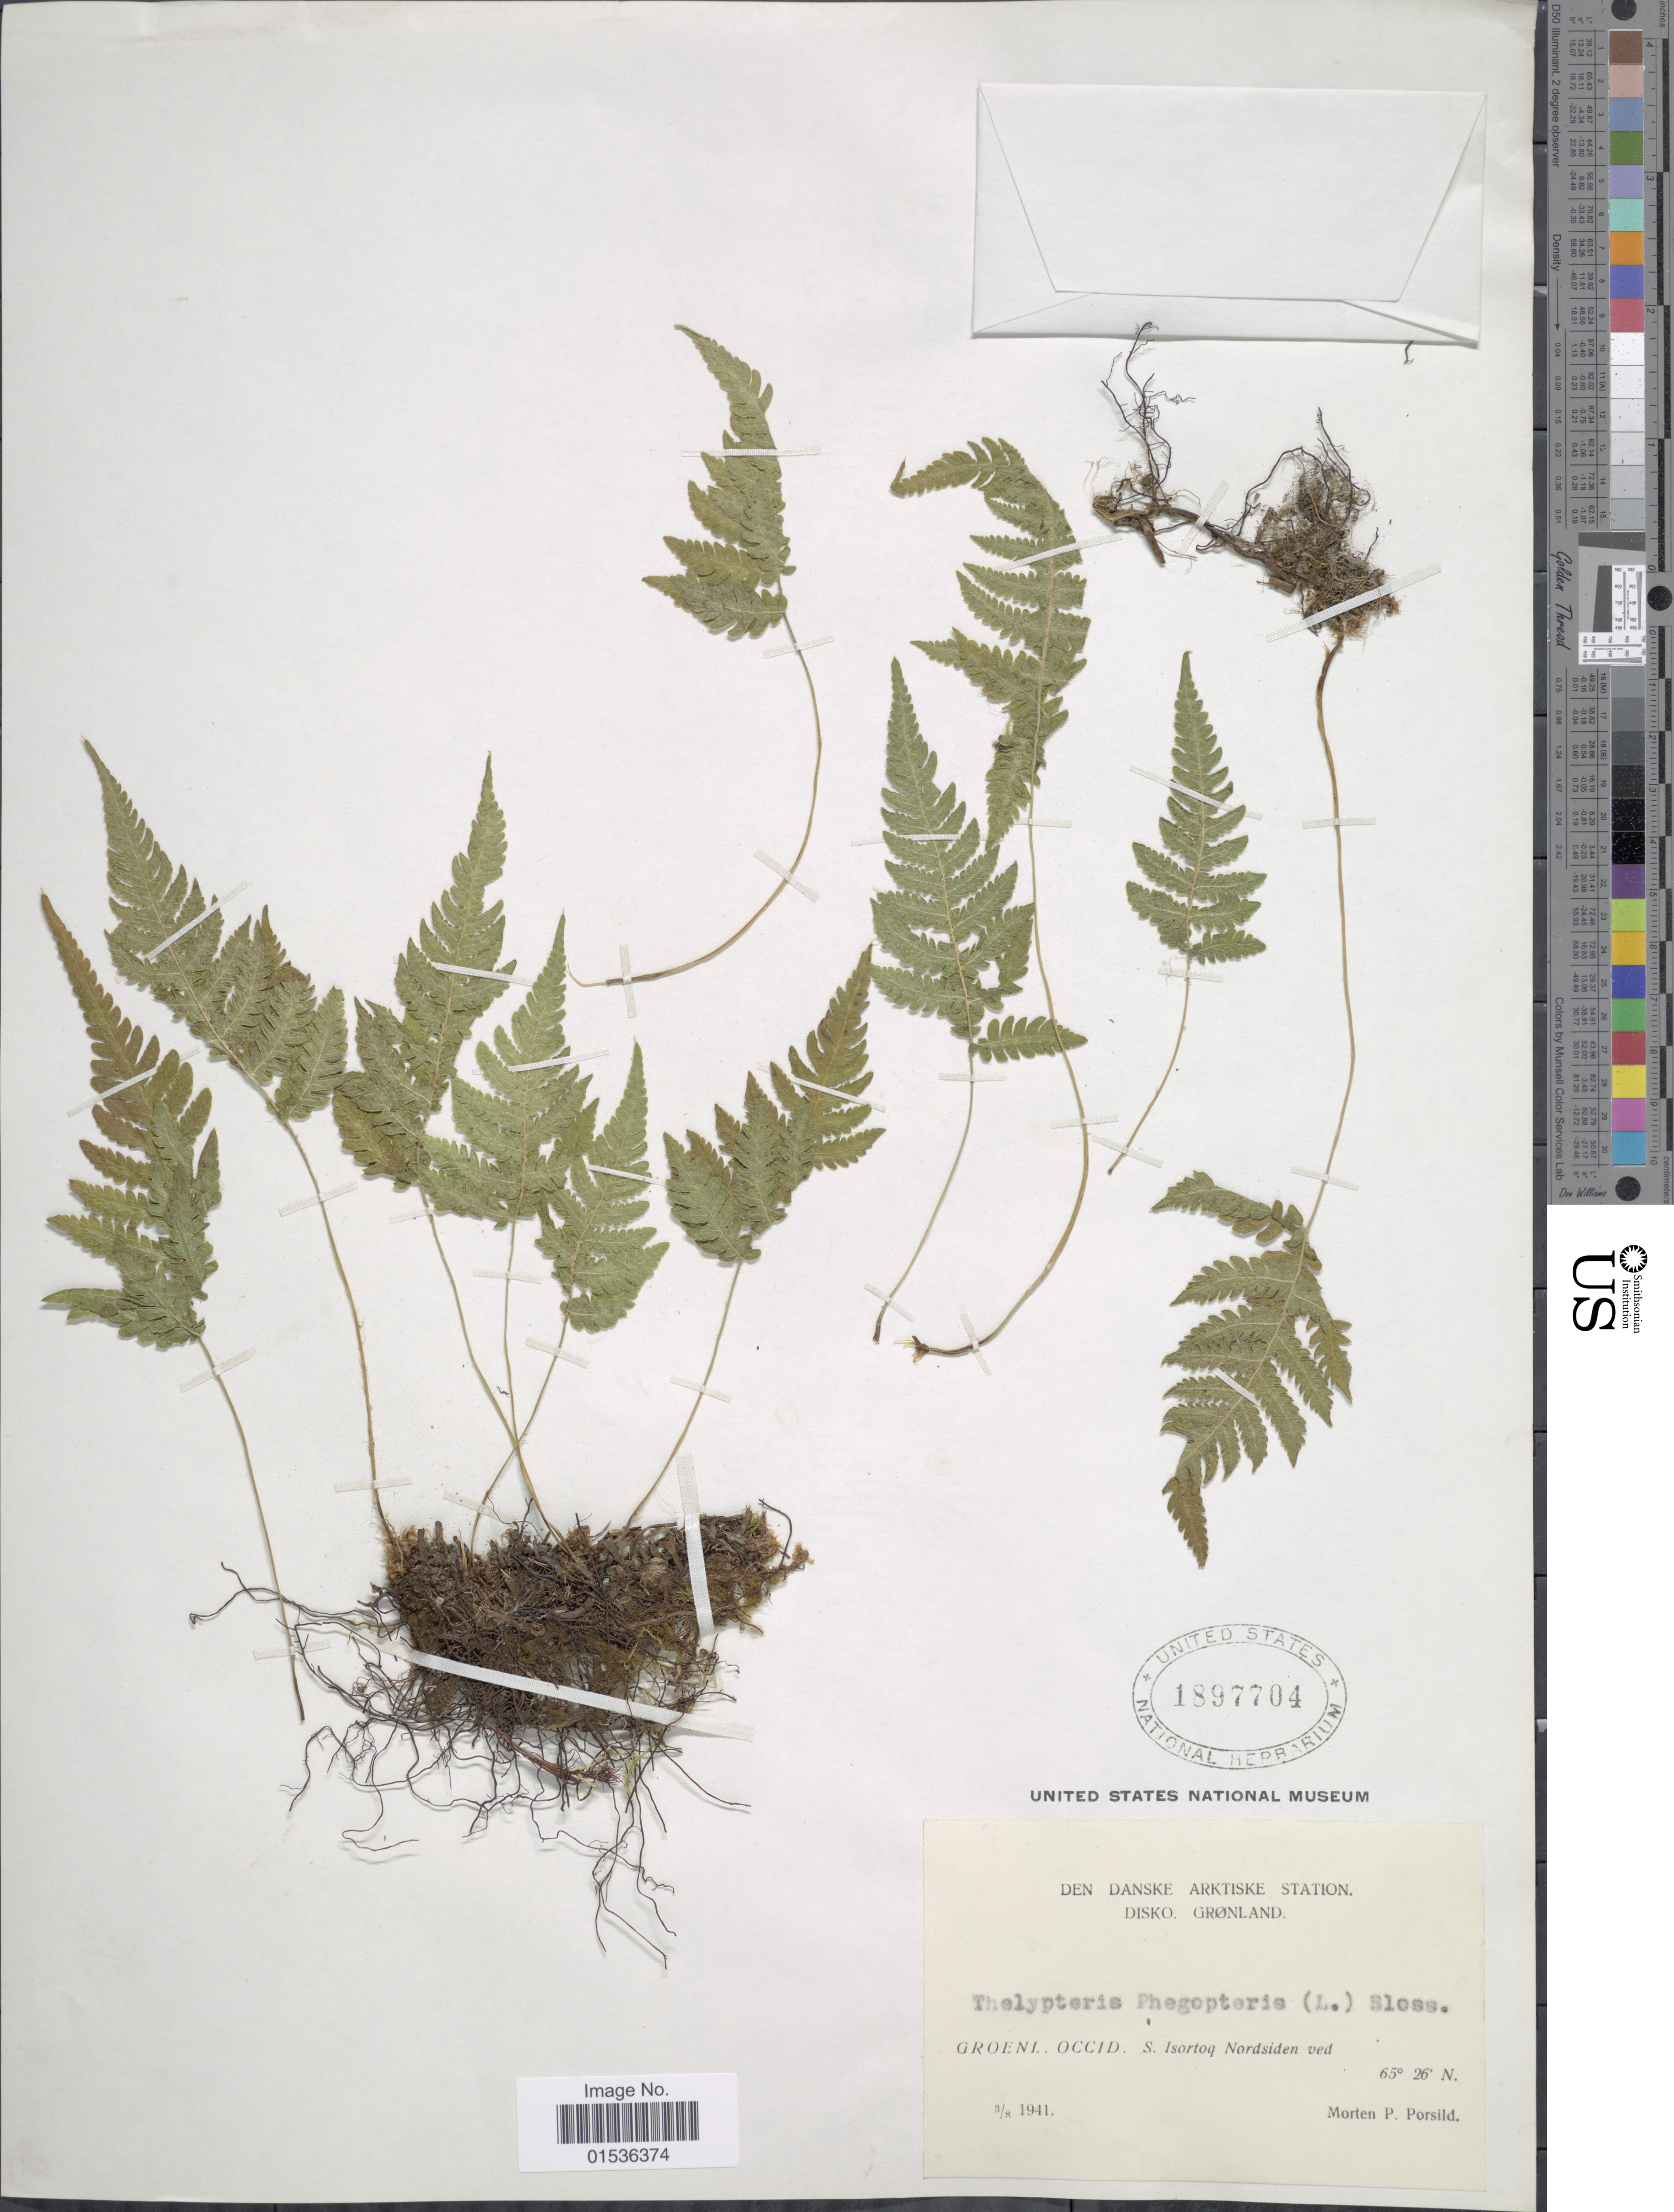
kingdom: Plantae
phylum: Tracheophyta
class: Polypodiopsida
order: Polypodiales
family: Thelypteridaceae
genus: Phegopteris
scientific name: Phegopteris connectilis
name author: (Michx.) Watt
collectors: M. P. Porsild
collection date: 1941-08-03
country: Greenland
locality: Dan danske Artisje Station, Disko Gronland. Groenl. Occid.S. Isortoq Nordsiden ved.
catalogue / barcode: US 1897704